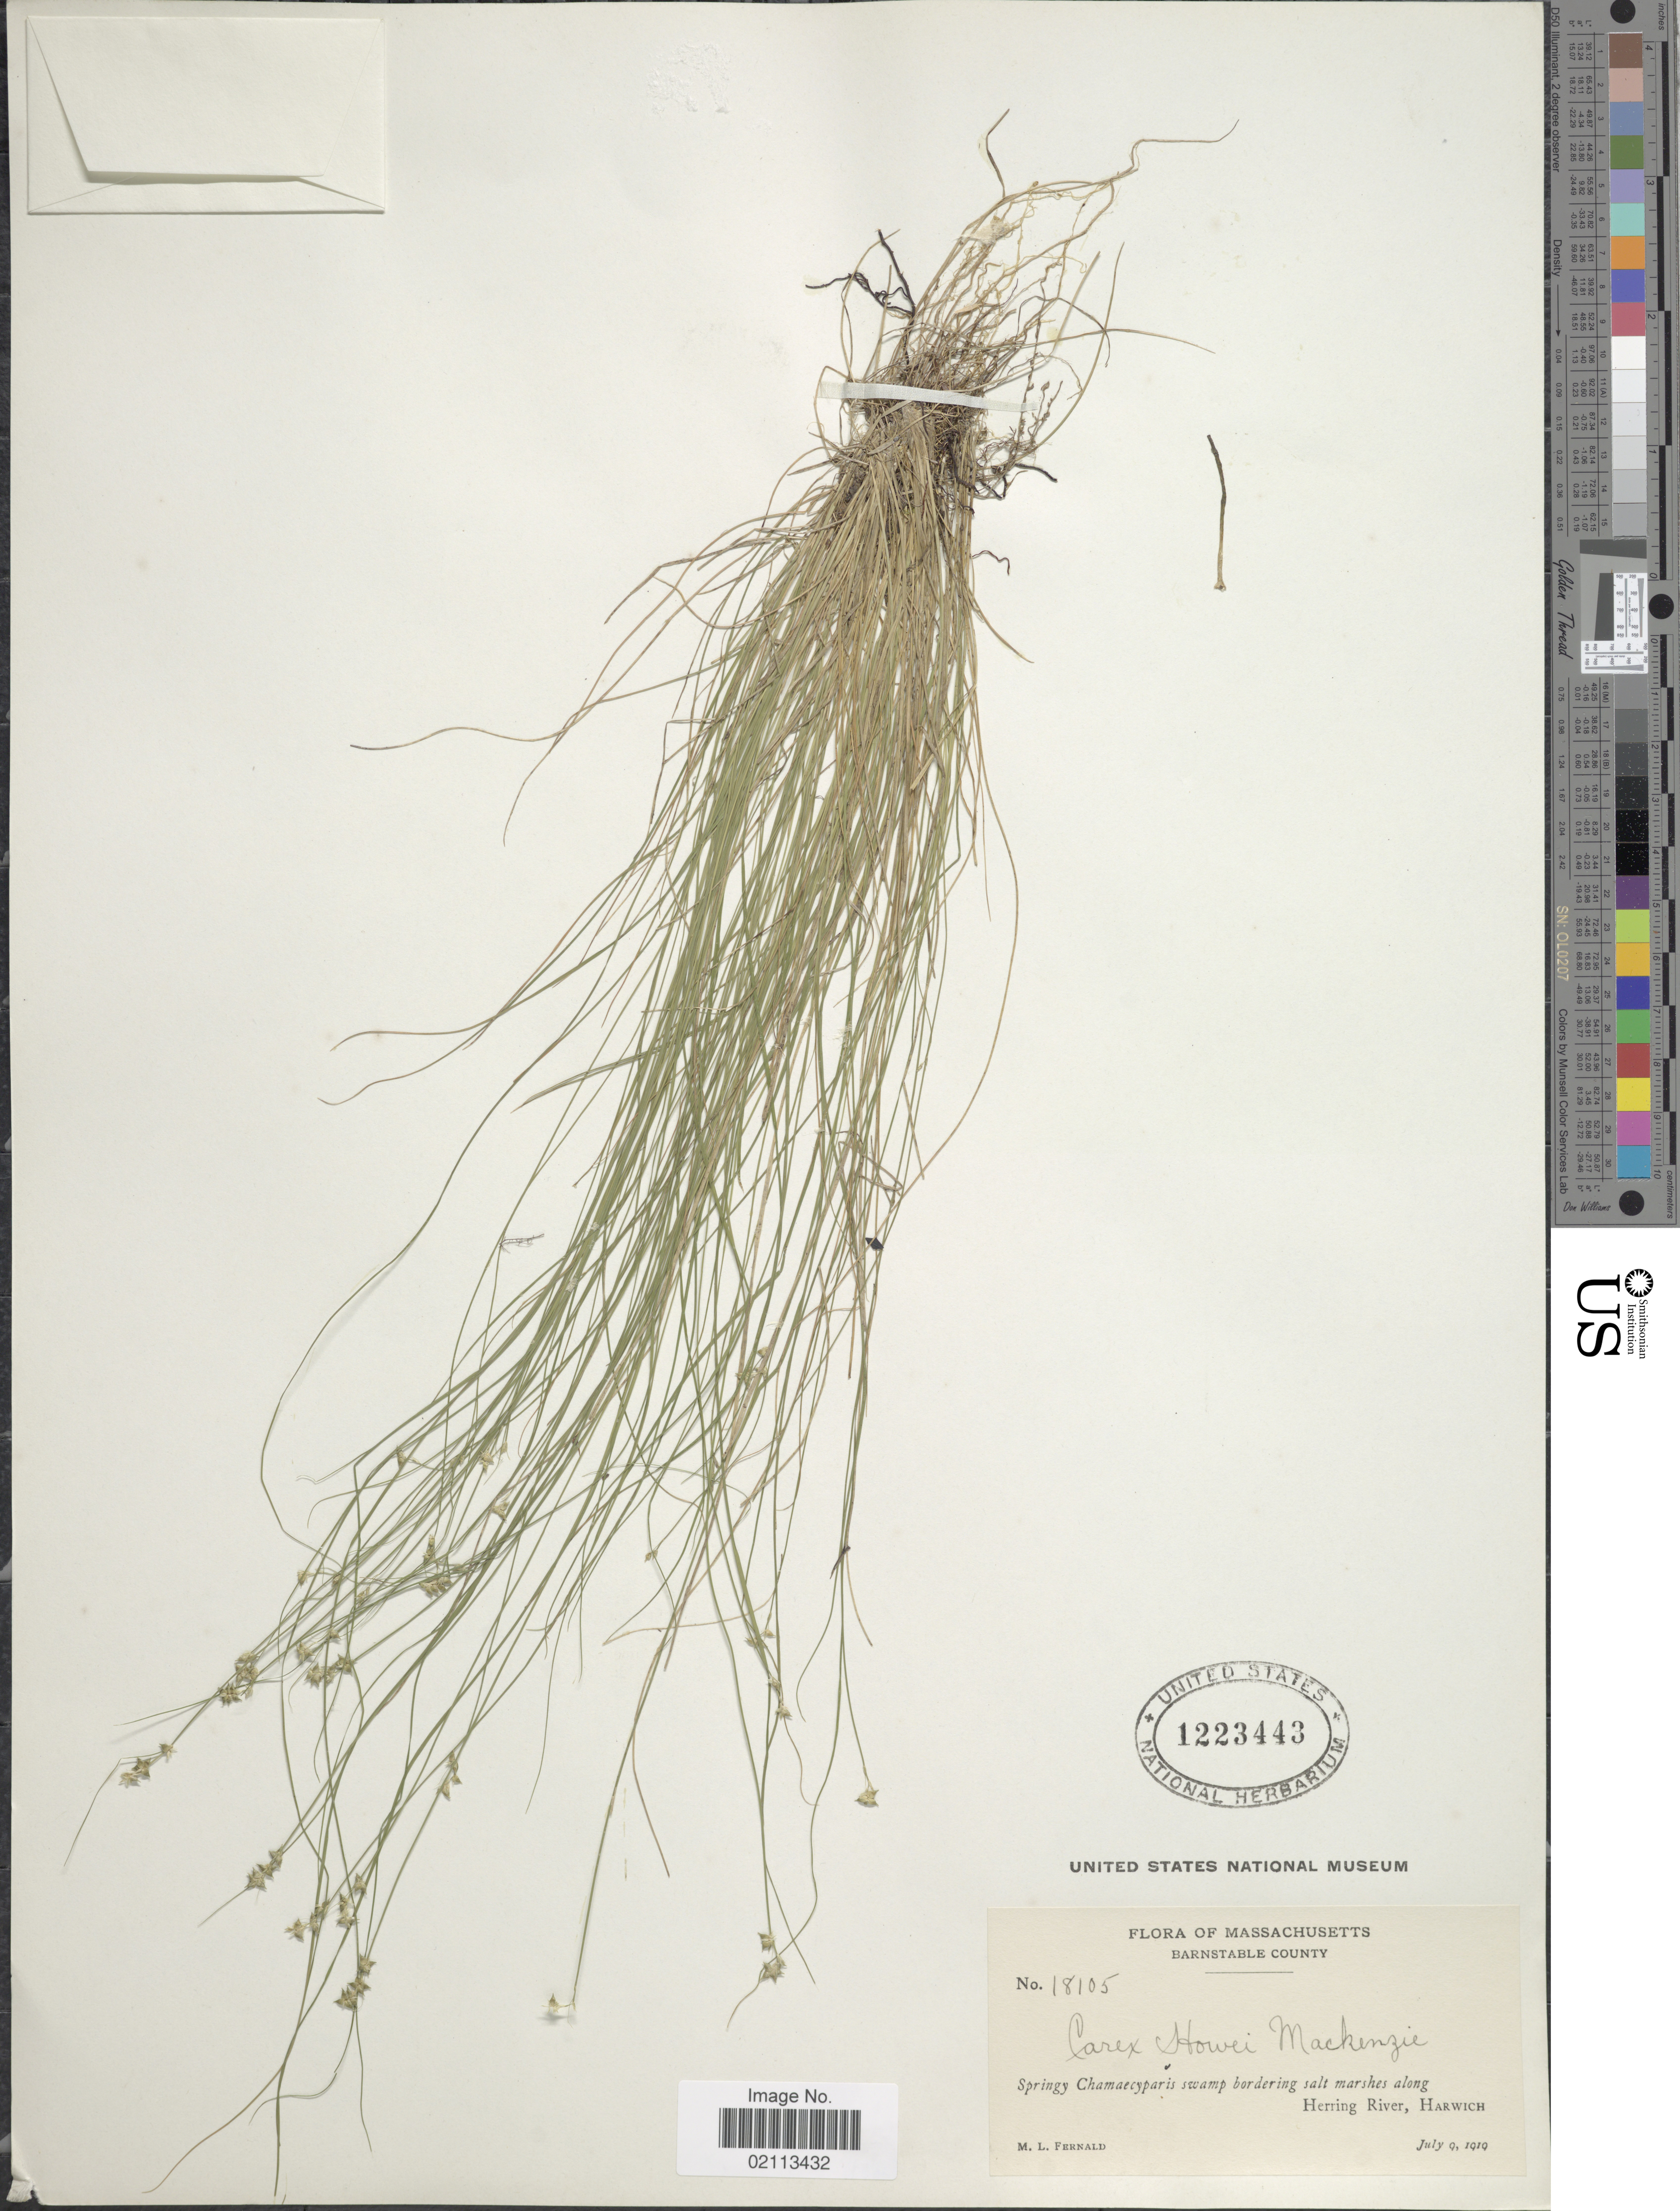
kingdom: Plantae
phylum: Tracheophyta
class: Liliopsida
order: Poales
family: Cyperaceae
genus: Carex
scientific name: Carex howei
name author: Mack.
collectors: M. L. Fernald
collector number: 18105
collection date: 1919-07-09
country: United States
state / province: Massachusetts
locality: Barnstable County, Springy Chamaecyparis swamp bordering salt marshes along, Herring River, Harwich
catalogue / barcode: US 1223443